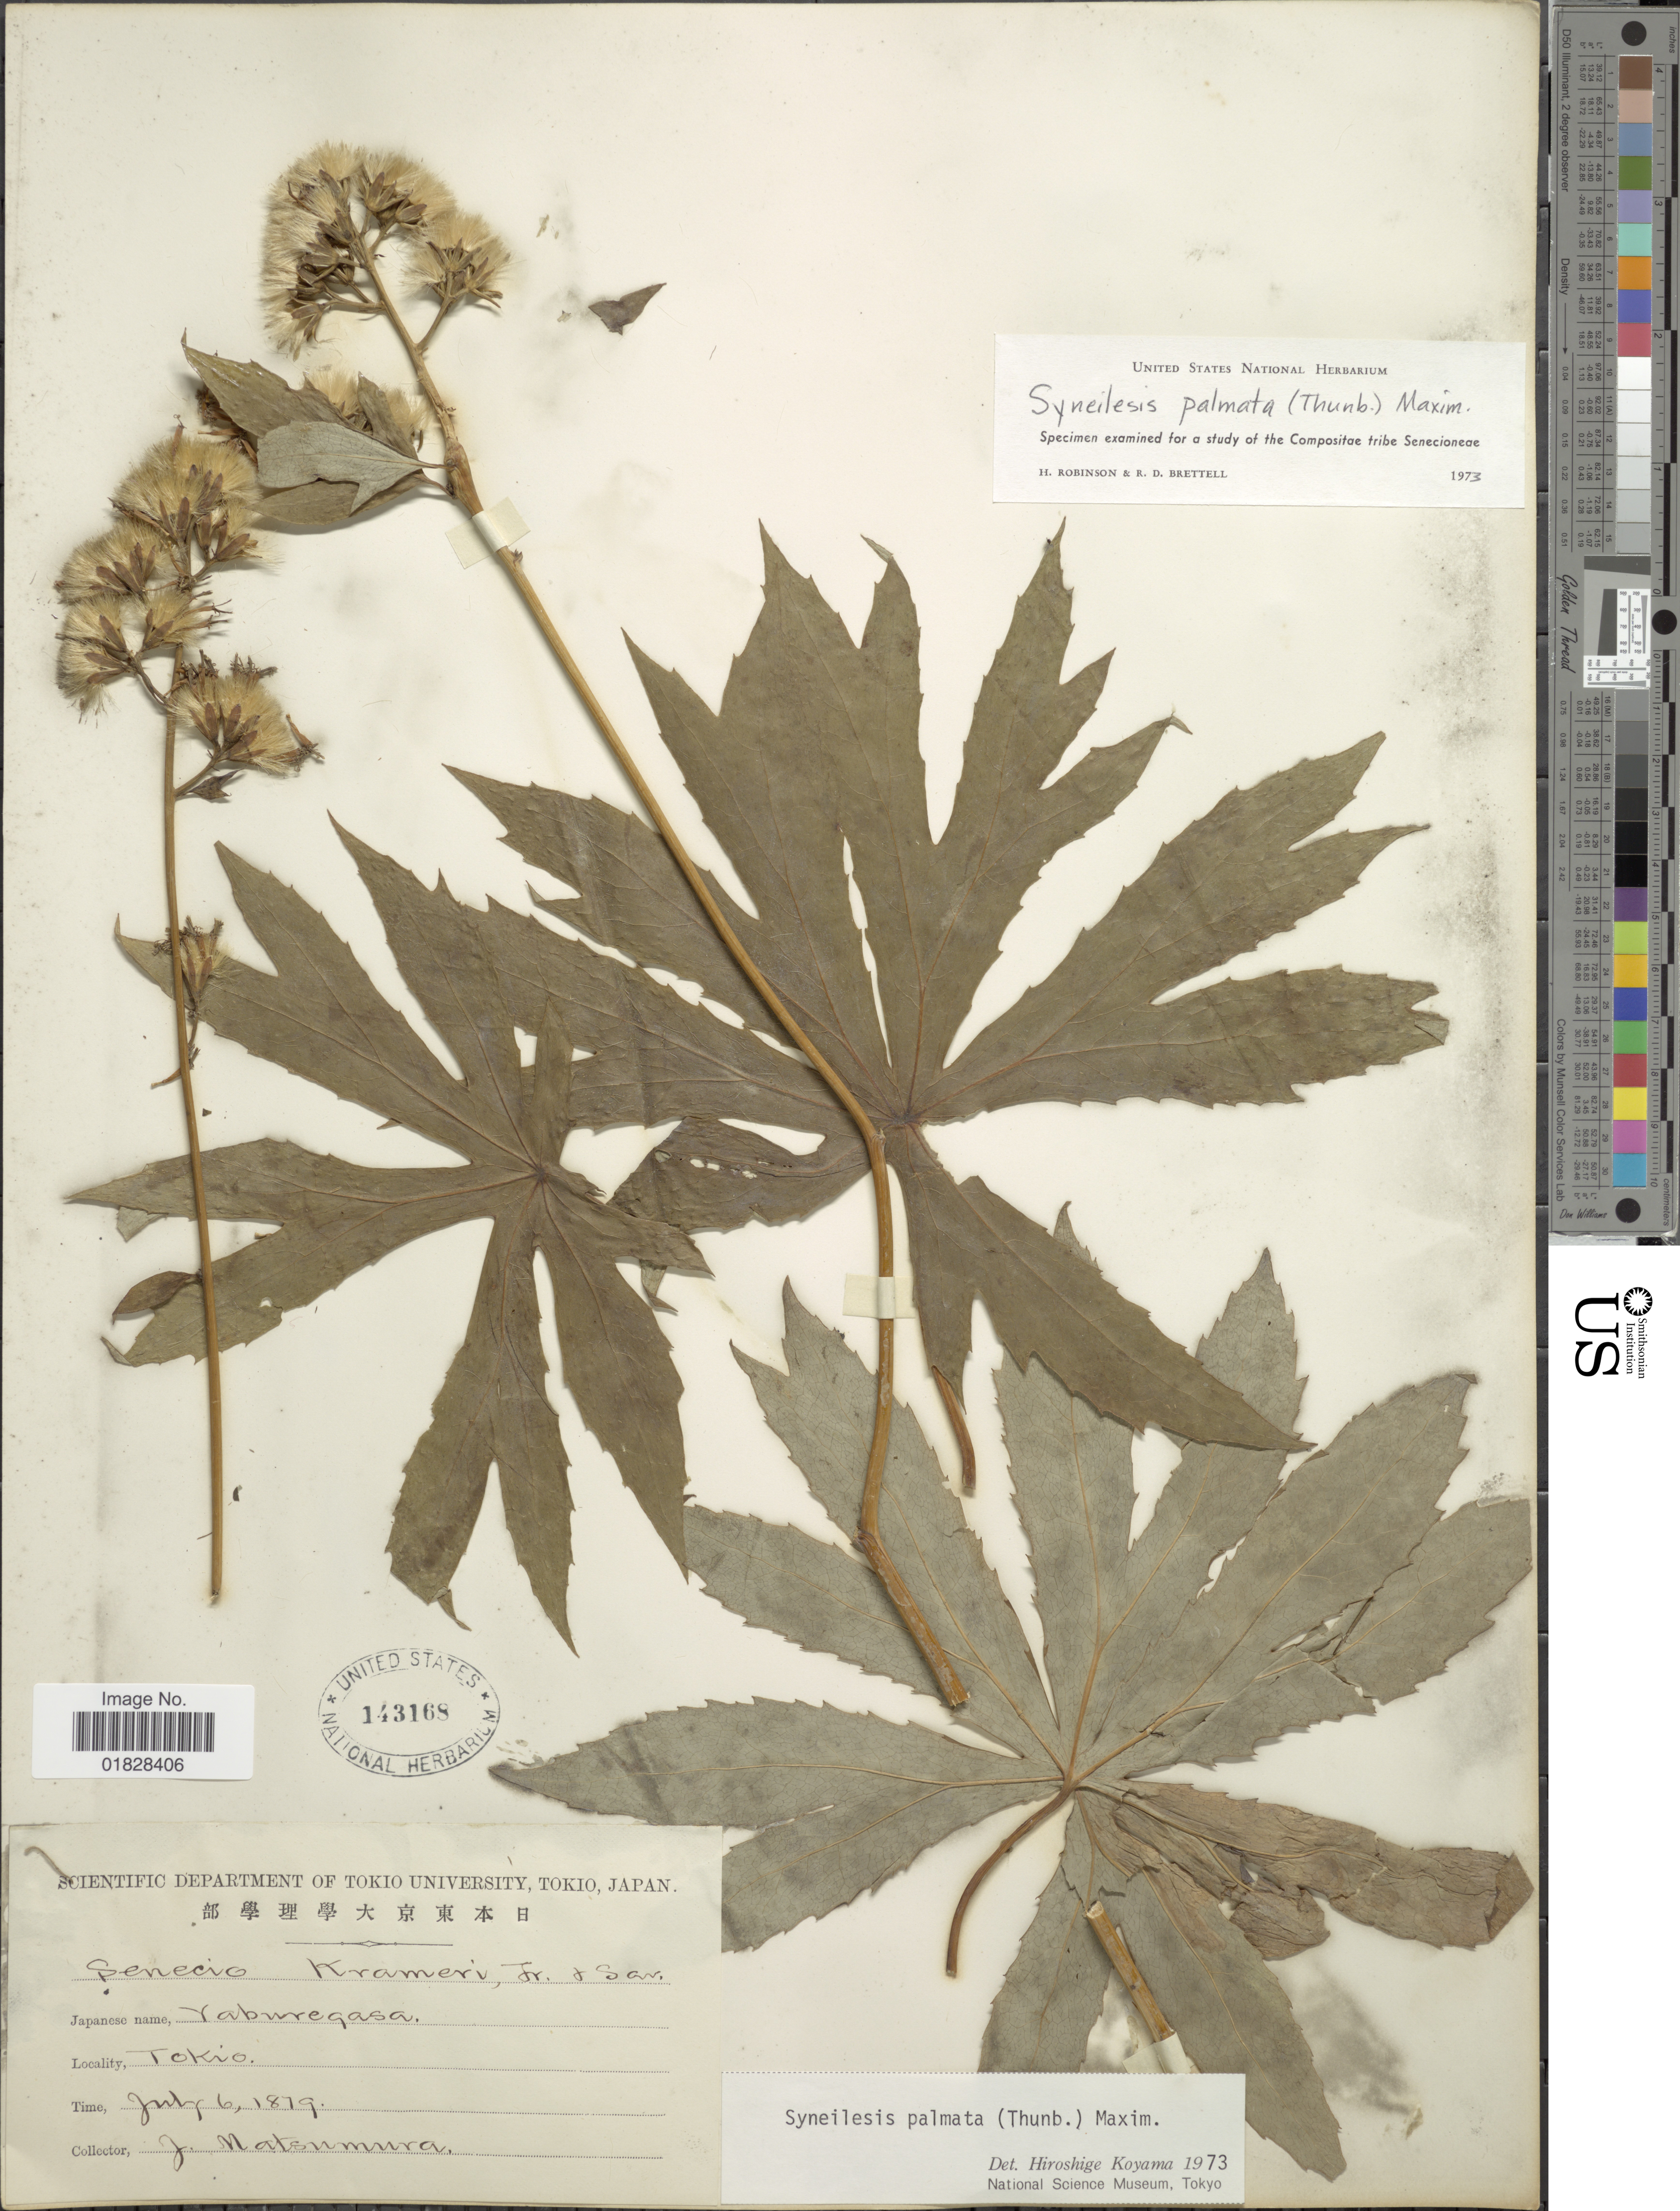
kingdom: Plantae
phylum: Tracheophyta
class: Magnoliopsida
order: Asterales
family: Asteraceae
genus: Syneilesis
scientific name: Syneilesis palmata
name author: (Thunb.) Maxim.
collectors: J. Matsumura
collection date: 1879-07-06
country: Japan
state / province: Tokyo, Federal City of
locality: Tokio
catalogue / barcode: US 143168